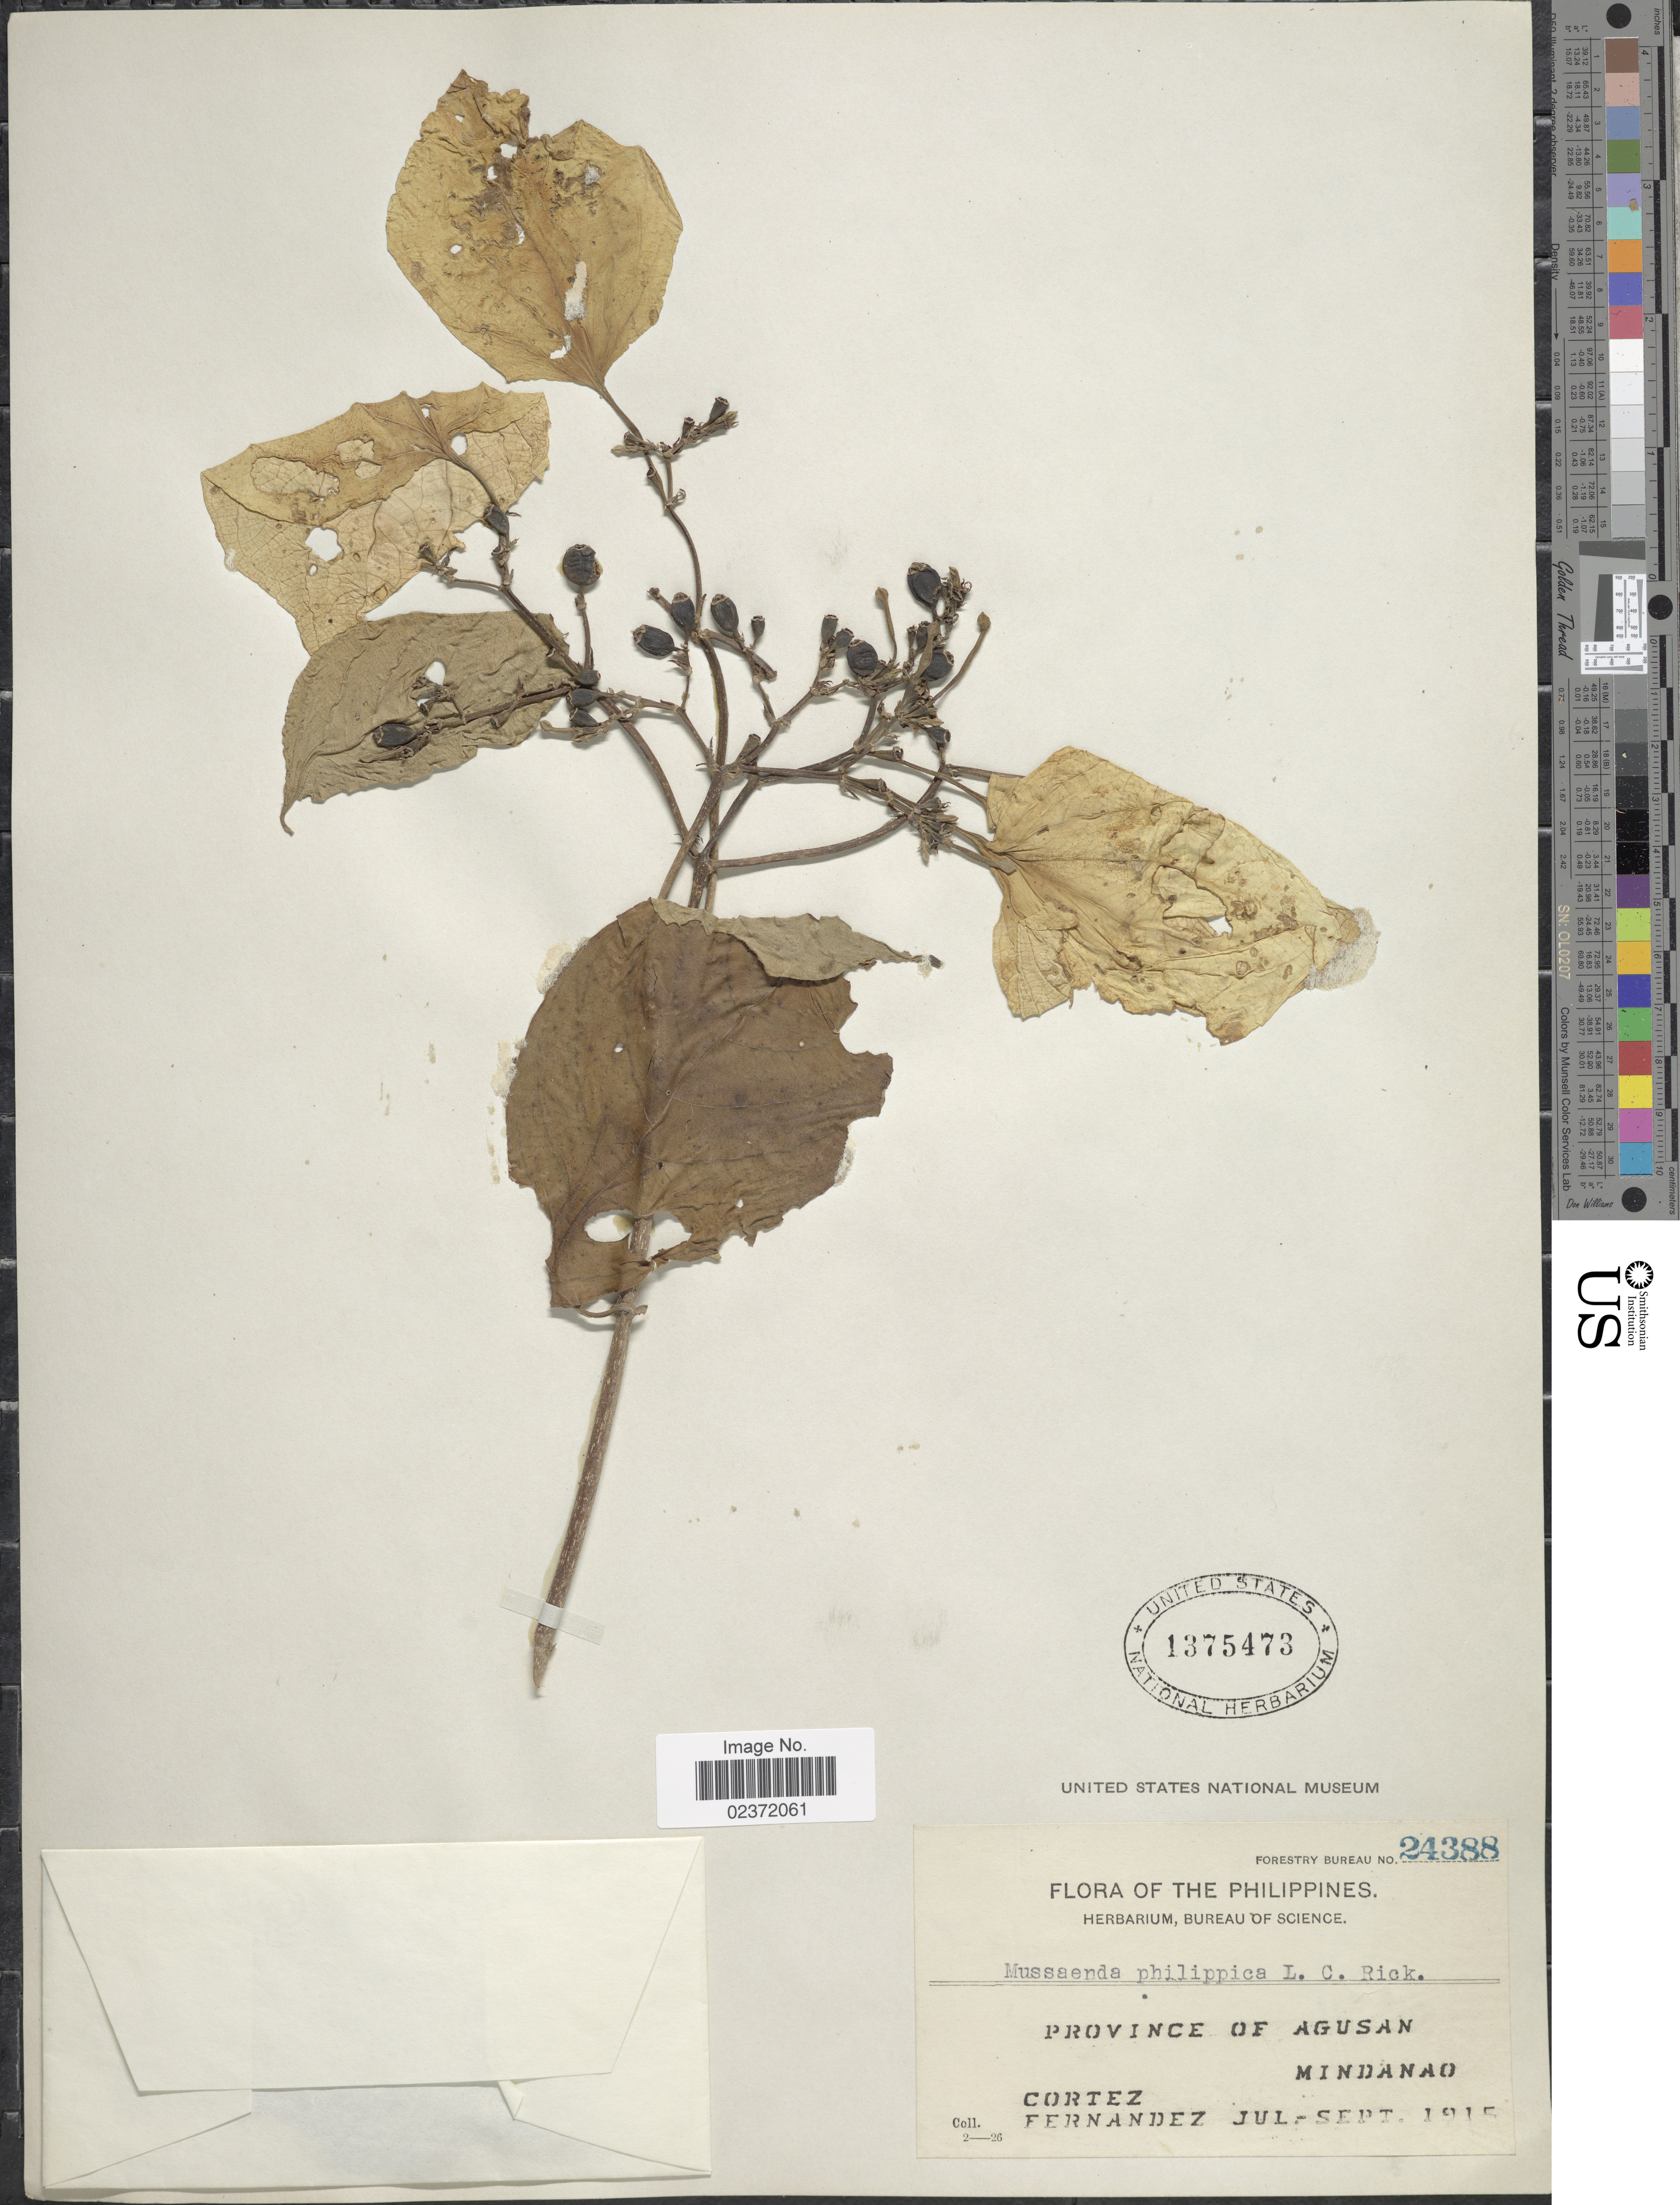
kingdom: Plantae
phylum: Tracheophyta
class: Magnoliopsida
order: Gentianales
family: Rubiaceae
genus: Mussaenda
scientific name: Mussaenda philippica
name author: A. Rich.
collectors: -. Cortez & -- Fernandez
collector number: Forestry Bureau 24388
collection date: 1915-07/1915-09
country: Philippines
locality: Province of Agusan, Mindanao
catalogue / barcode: US 1375473